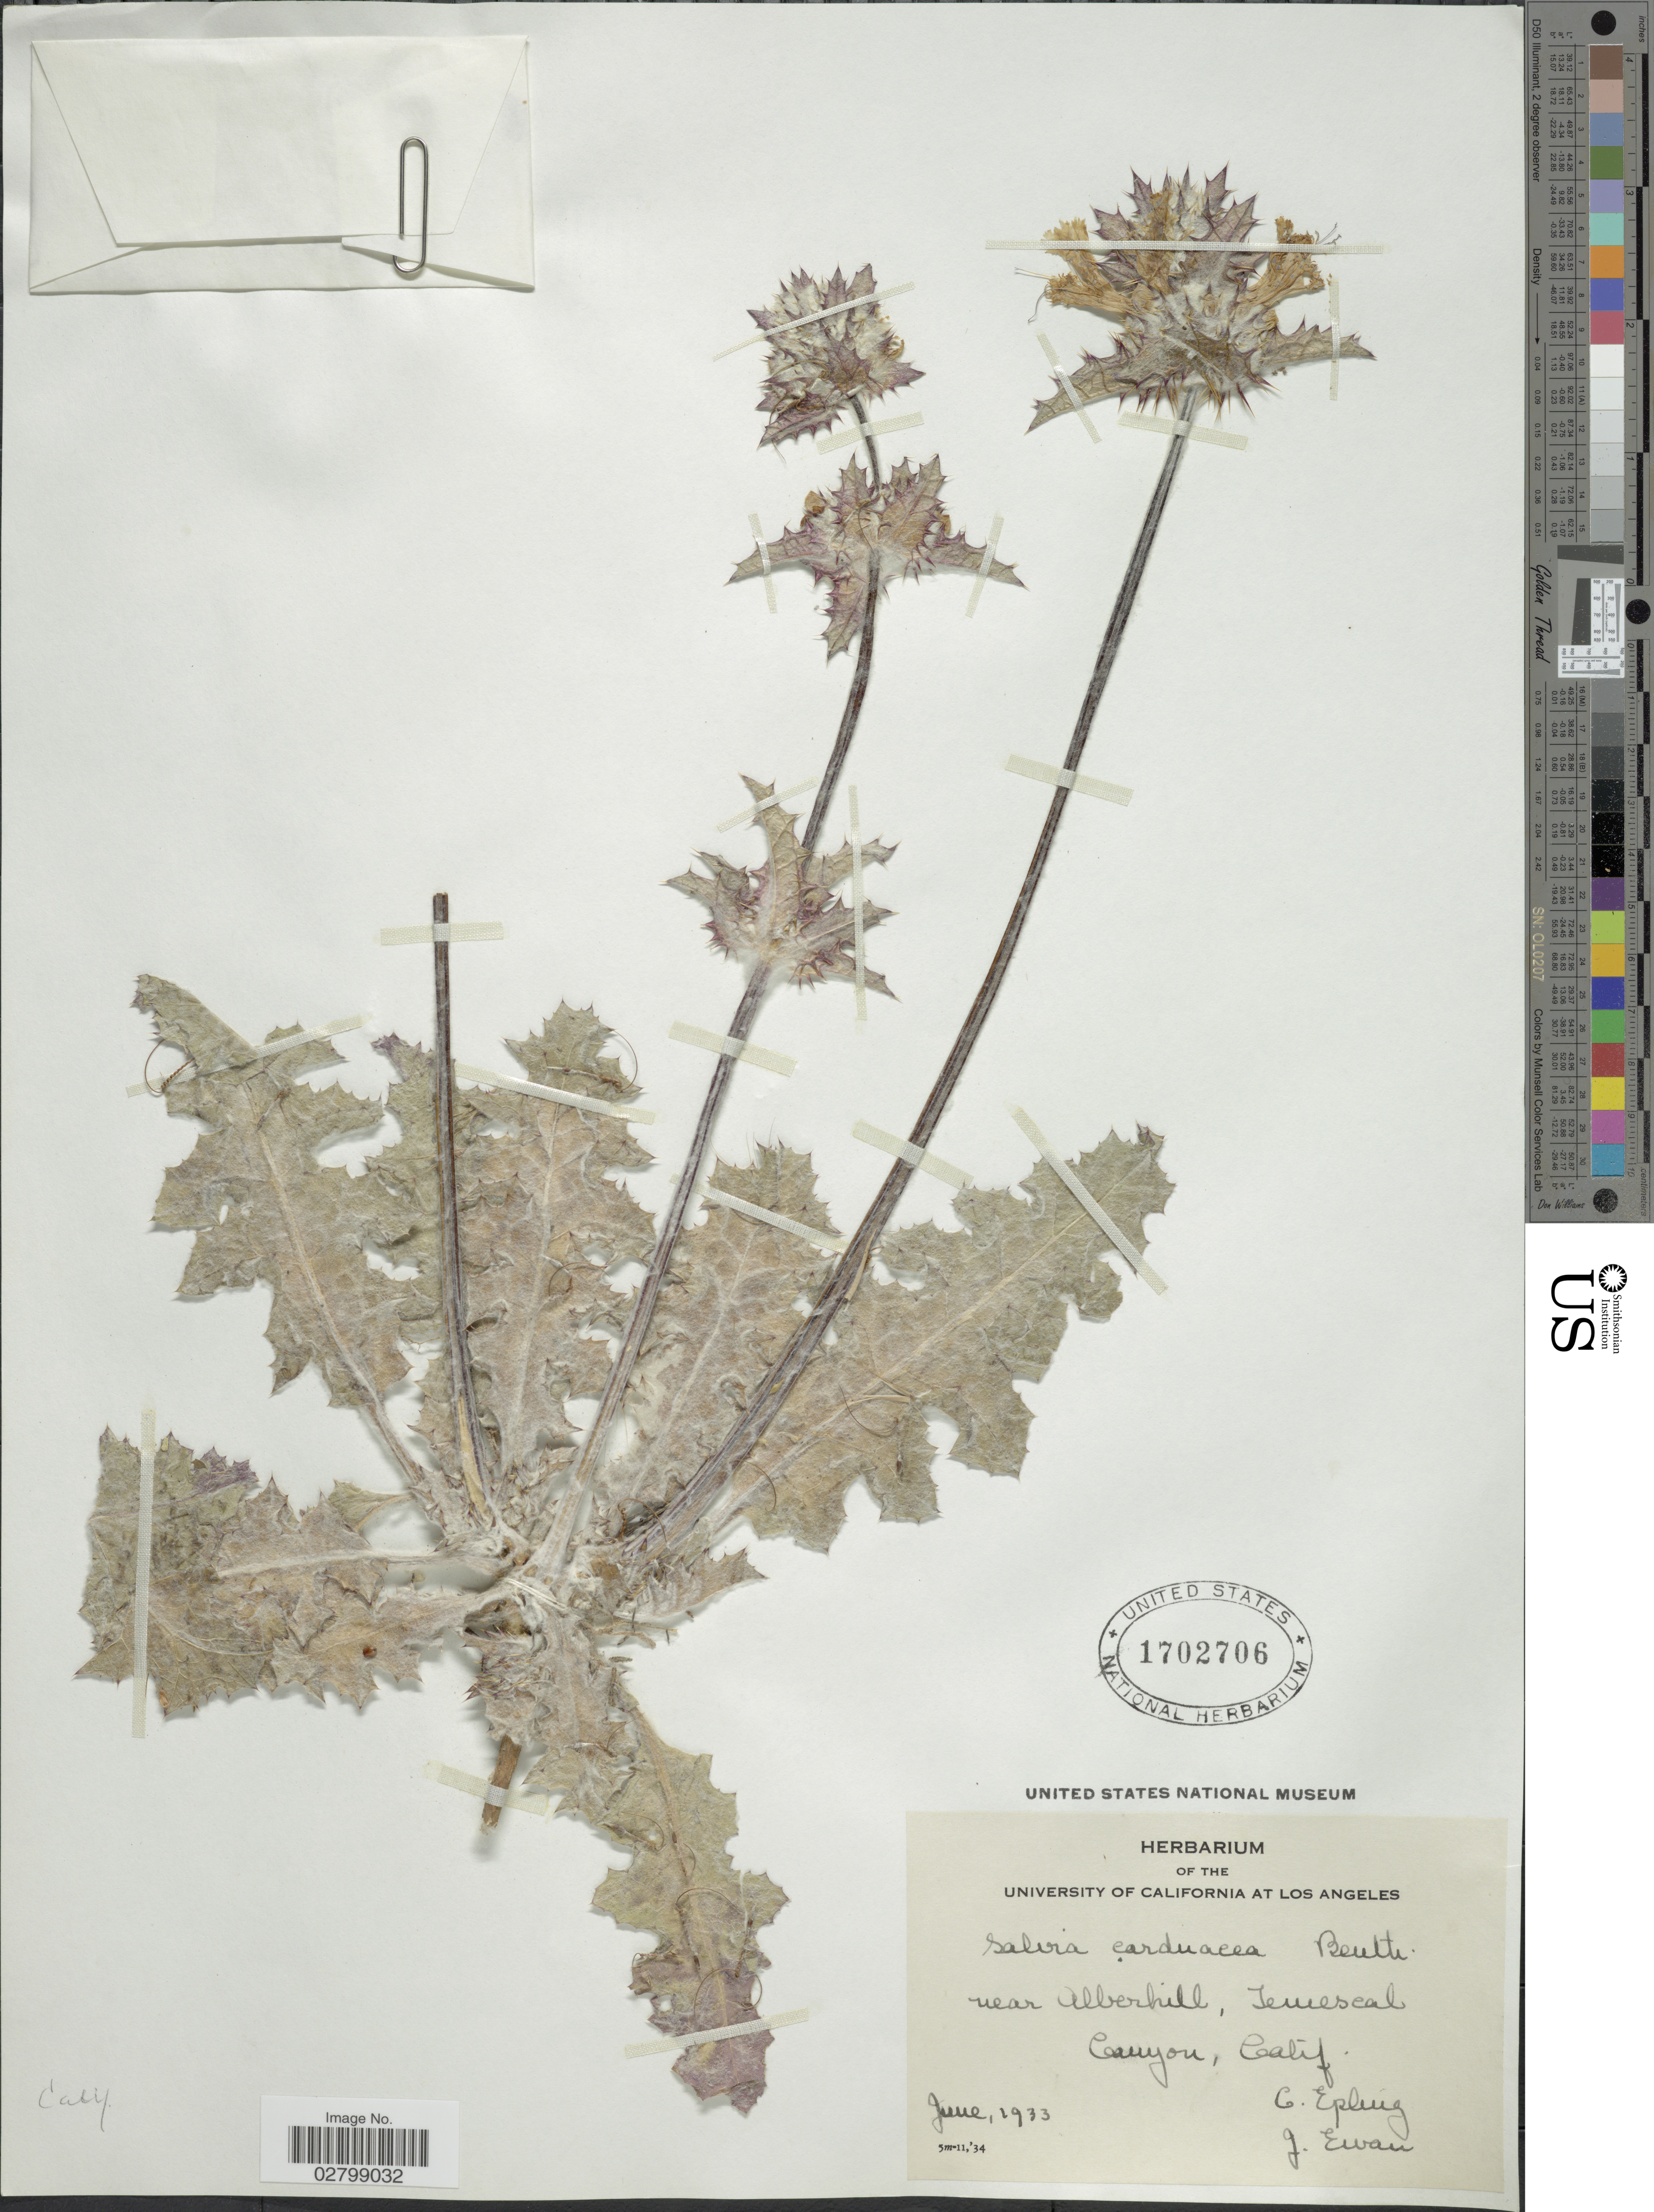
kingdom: Plantae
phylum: Tracheophyta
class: Magnoliopsida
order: Lamiales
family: Lamiaceae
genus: Salvia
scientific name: Salvia carduacea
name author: Benth.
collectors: C. C. Epling & J. A. Ewan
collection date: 1933-06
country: United States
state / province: California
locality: Near Alberhill, Temescal Canyon.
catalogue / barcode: US 1702706